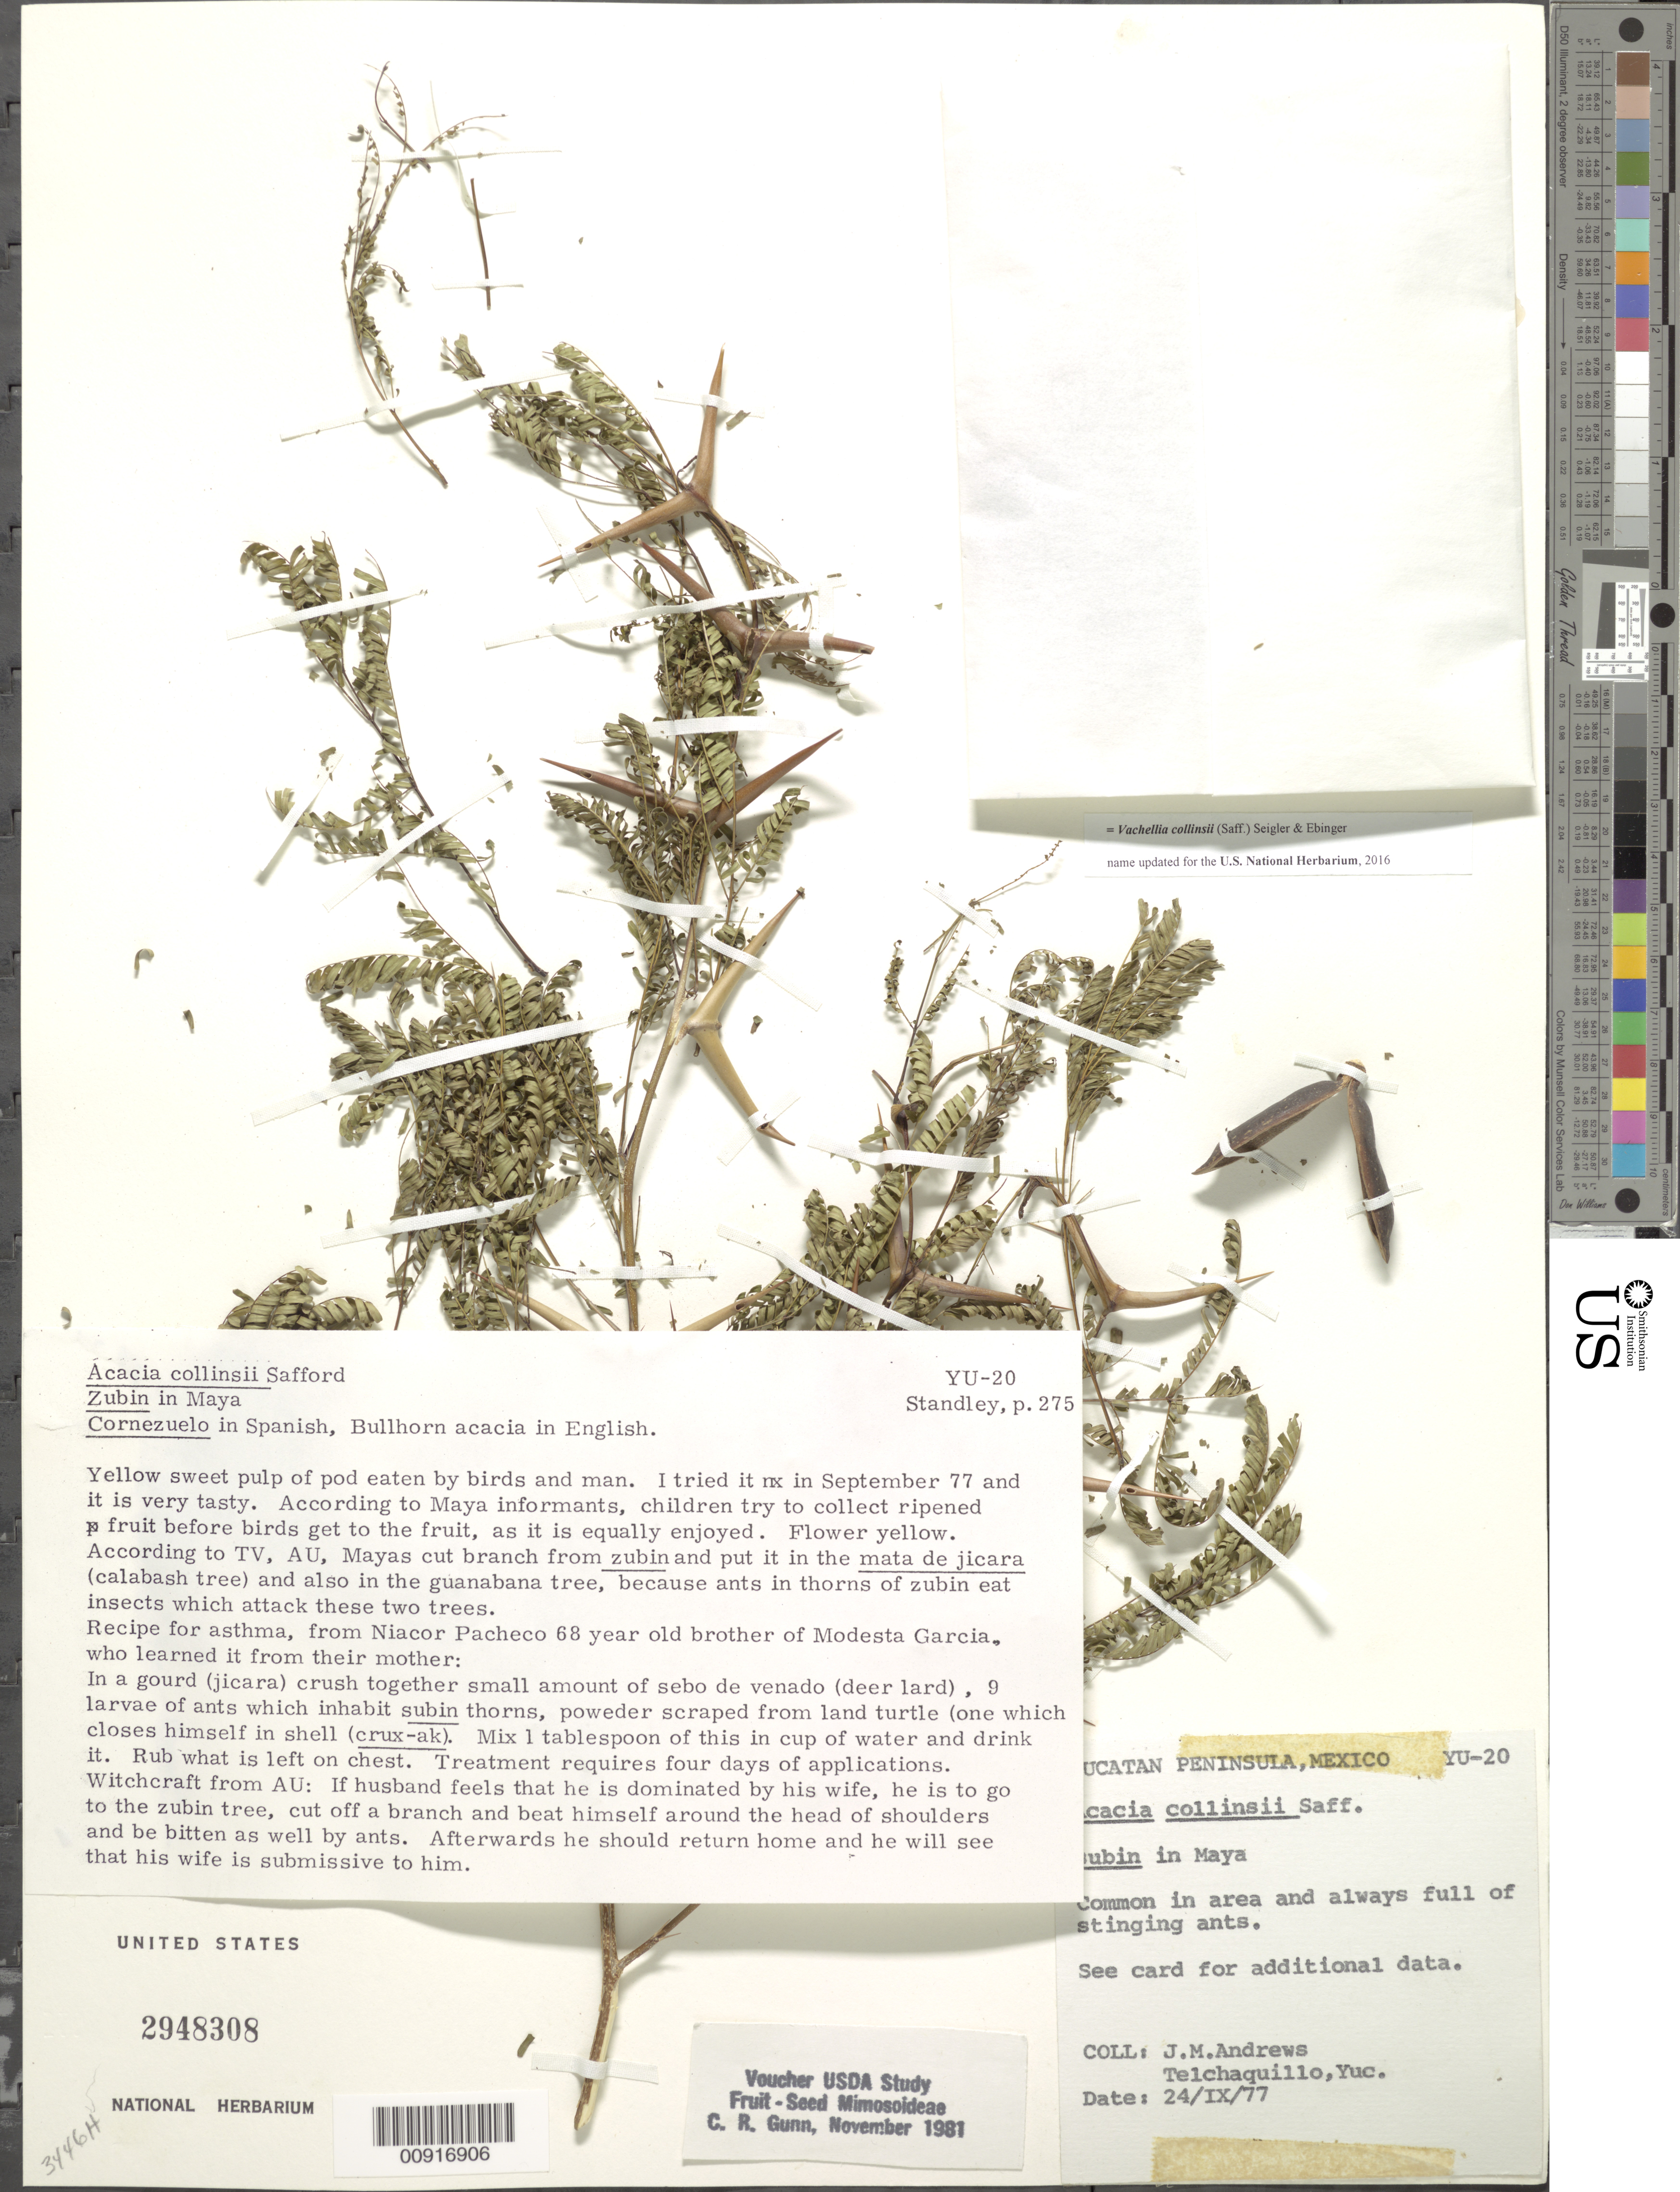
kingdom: Plantae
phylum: Tracheophyta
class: Magnoliopsida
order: Fabales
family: Fabaceae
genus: Vachellia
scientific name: Vachellia collinsii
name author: (Saff.) Seigler & Ebinger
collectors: J. M. Andrews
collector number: YU-20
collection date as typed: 24 Sep 1977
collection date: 1977-09-24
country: Mexico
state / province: Yucatán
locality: Telchaquillo, Yucatán.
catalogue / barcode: US 2948308